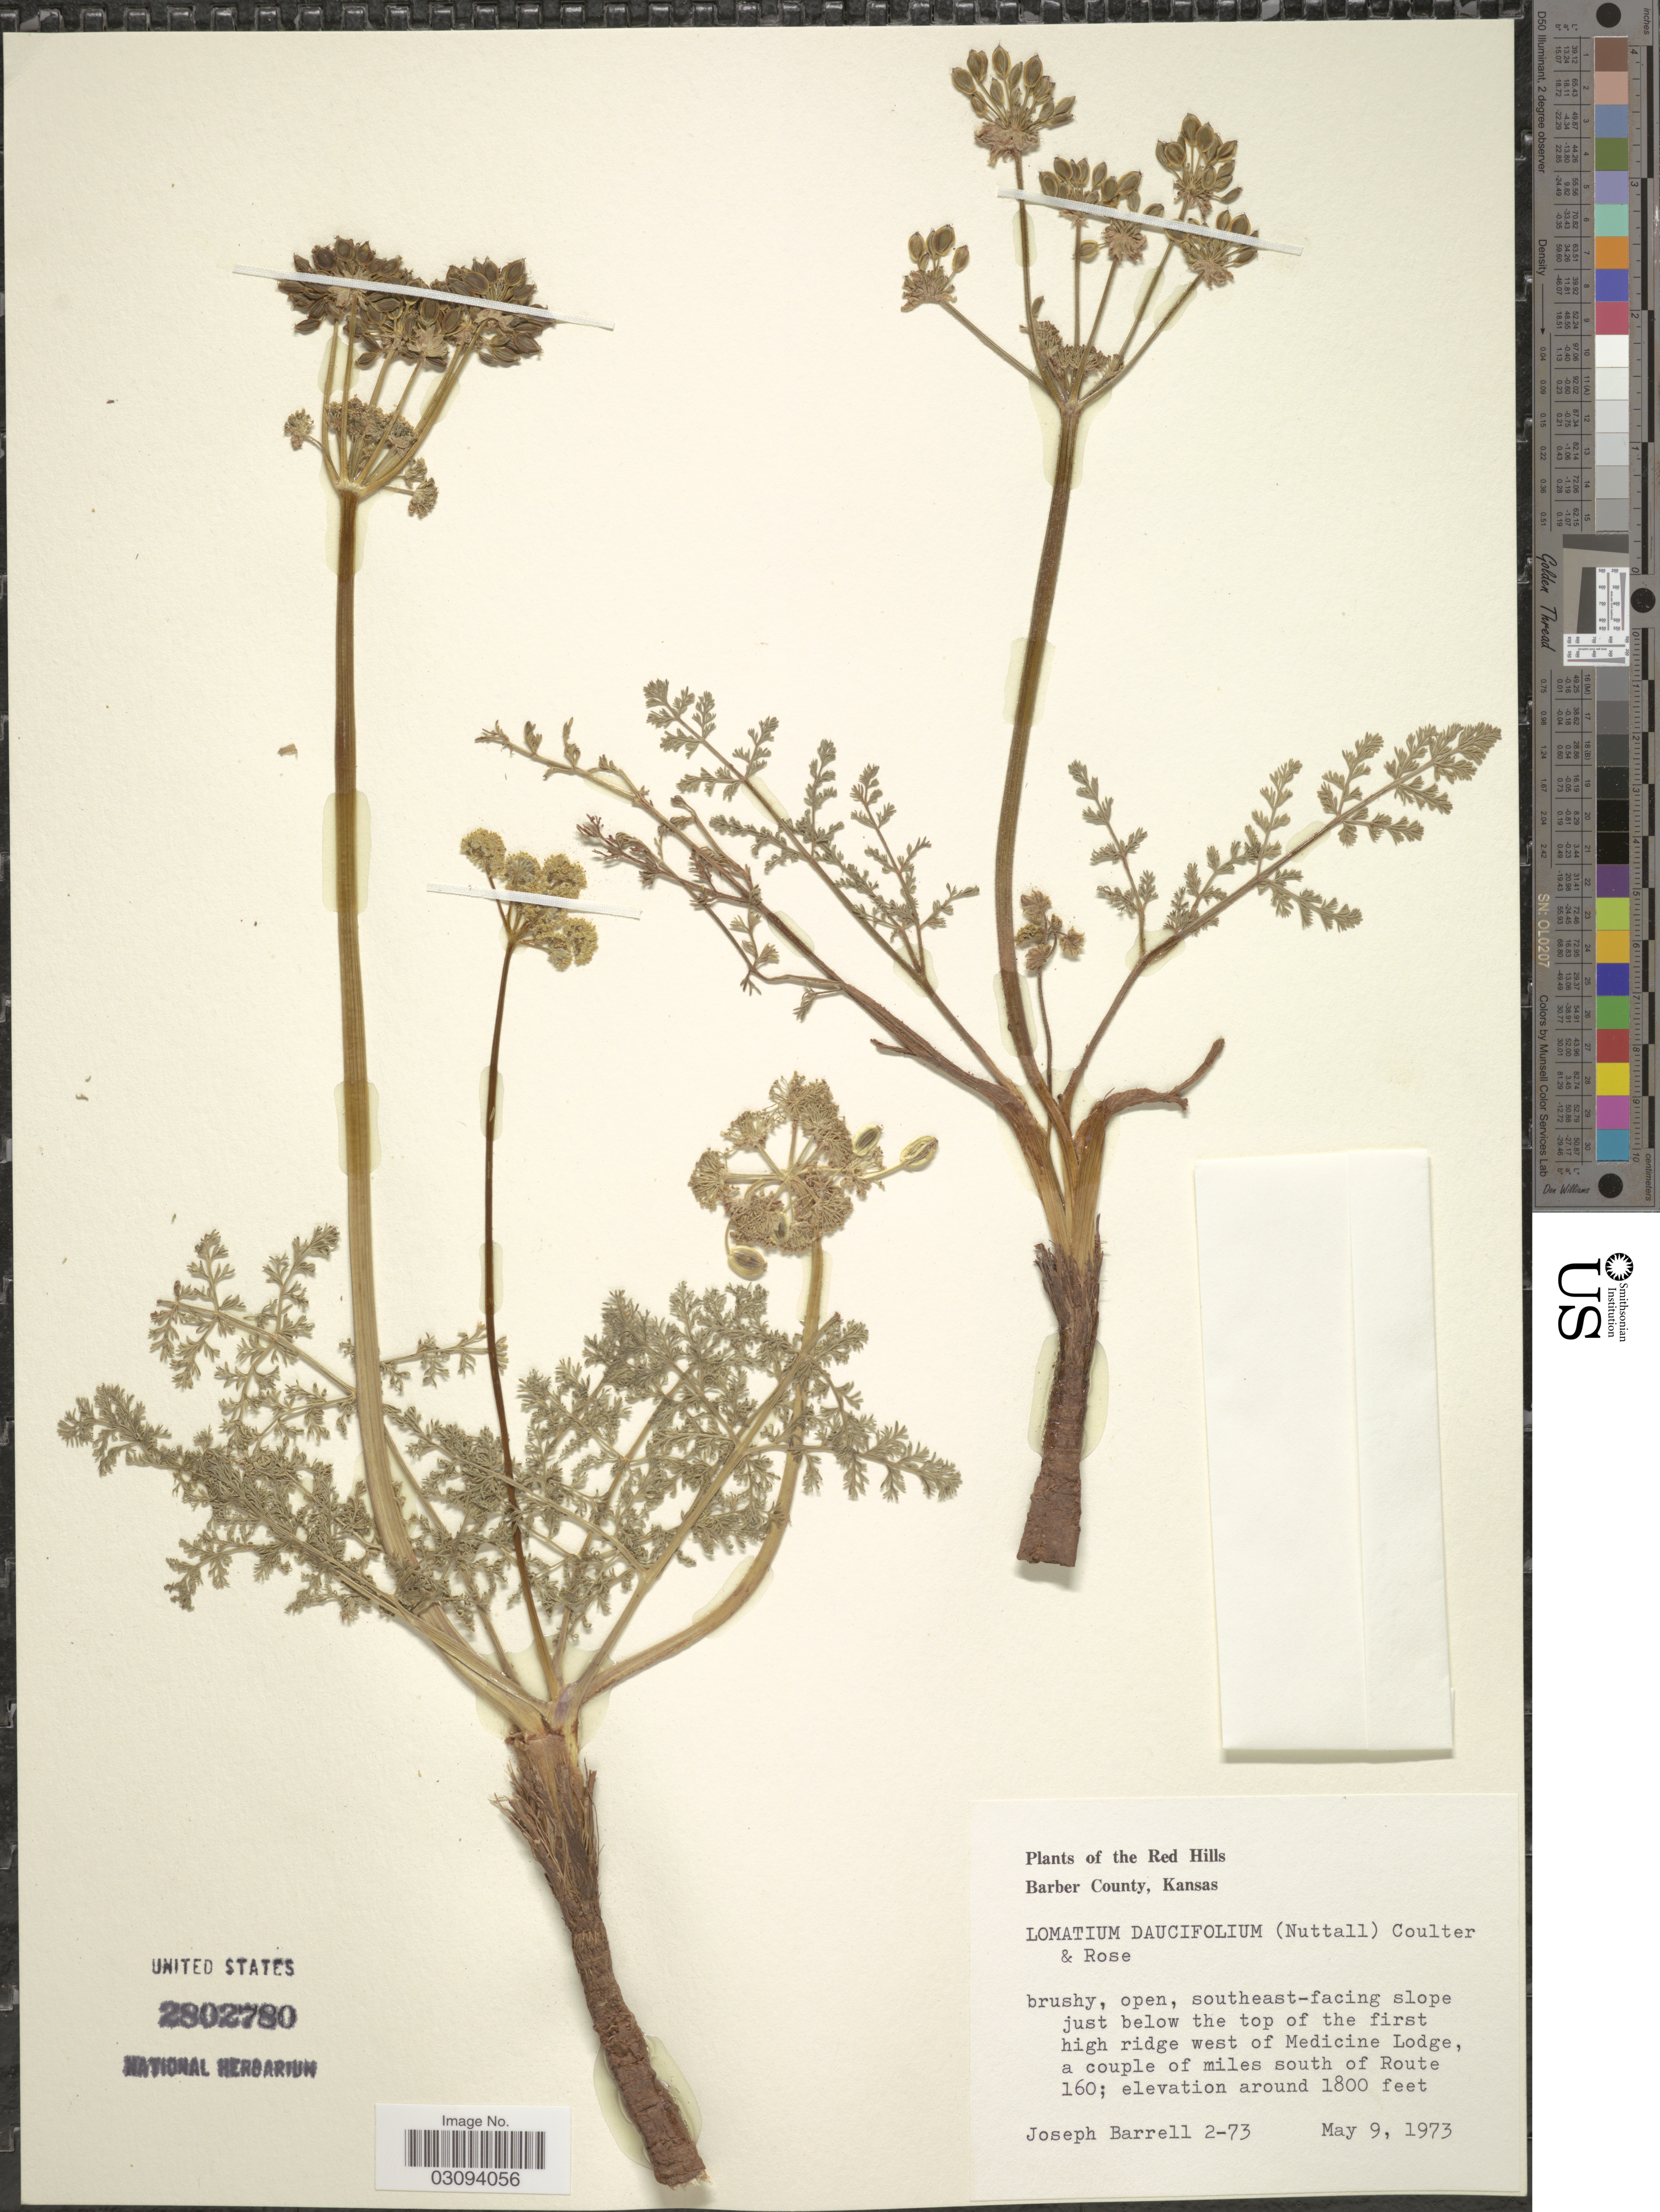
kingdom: Plantae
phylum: Tracheophyta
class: Magnoliopsida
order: Apiales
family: Apiaceae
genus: Lomatium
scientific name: Lomatium foeniculaceum subsp. daucifolium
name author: (Torr. & A. Gray) W.L. Theob.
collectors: J. Barrell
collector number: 4-73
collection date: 1973-05-09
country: United States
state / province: Kansas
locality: Red Hills. Barber County. Southeast-facing slope just below the top of the first high ridge west of Medicine Lodge, a couple of miles south of Route 160.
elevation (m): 549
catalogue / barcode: US 2802780